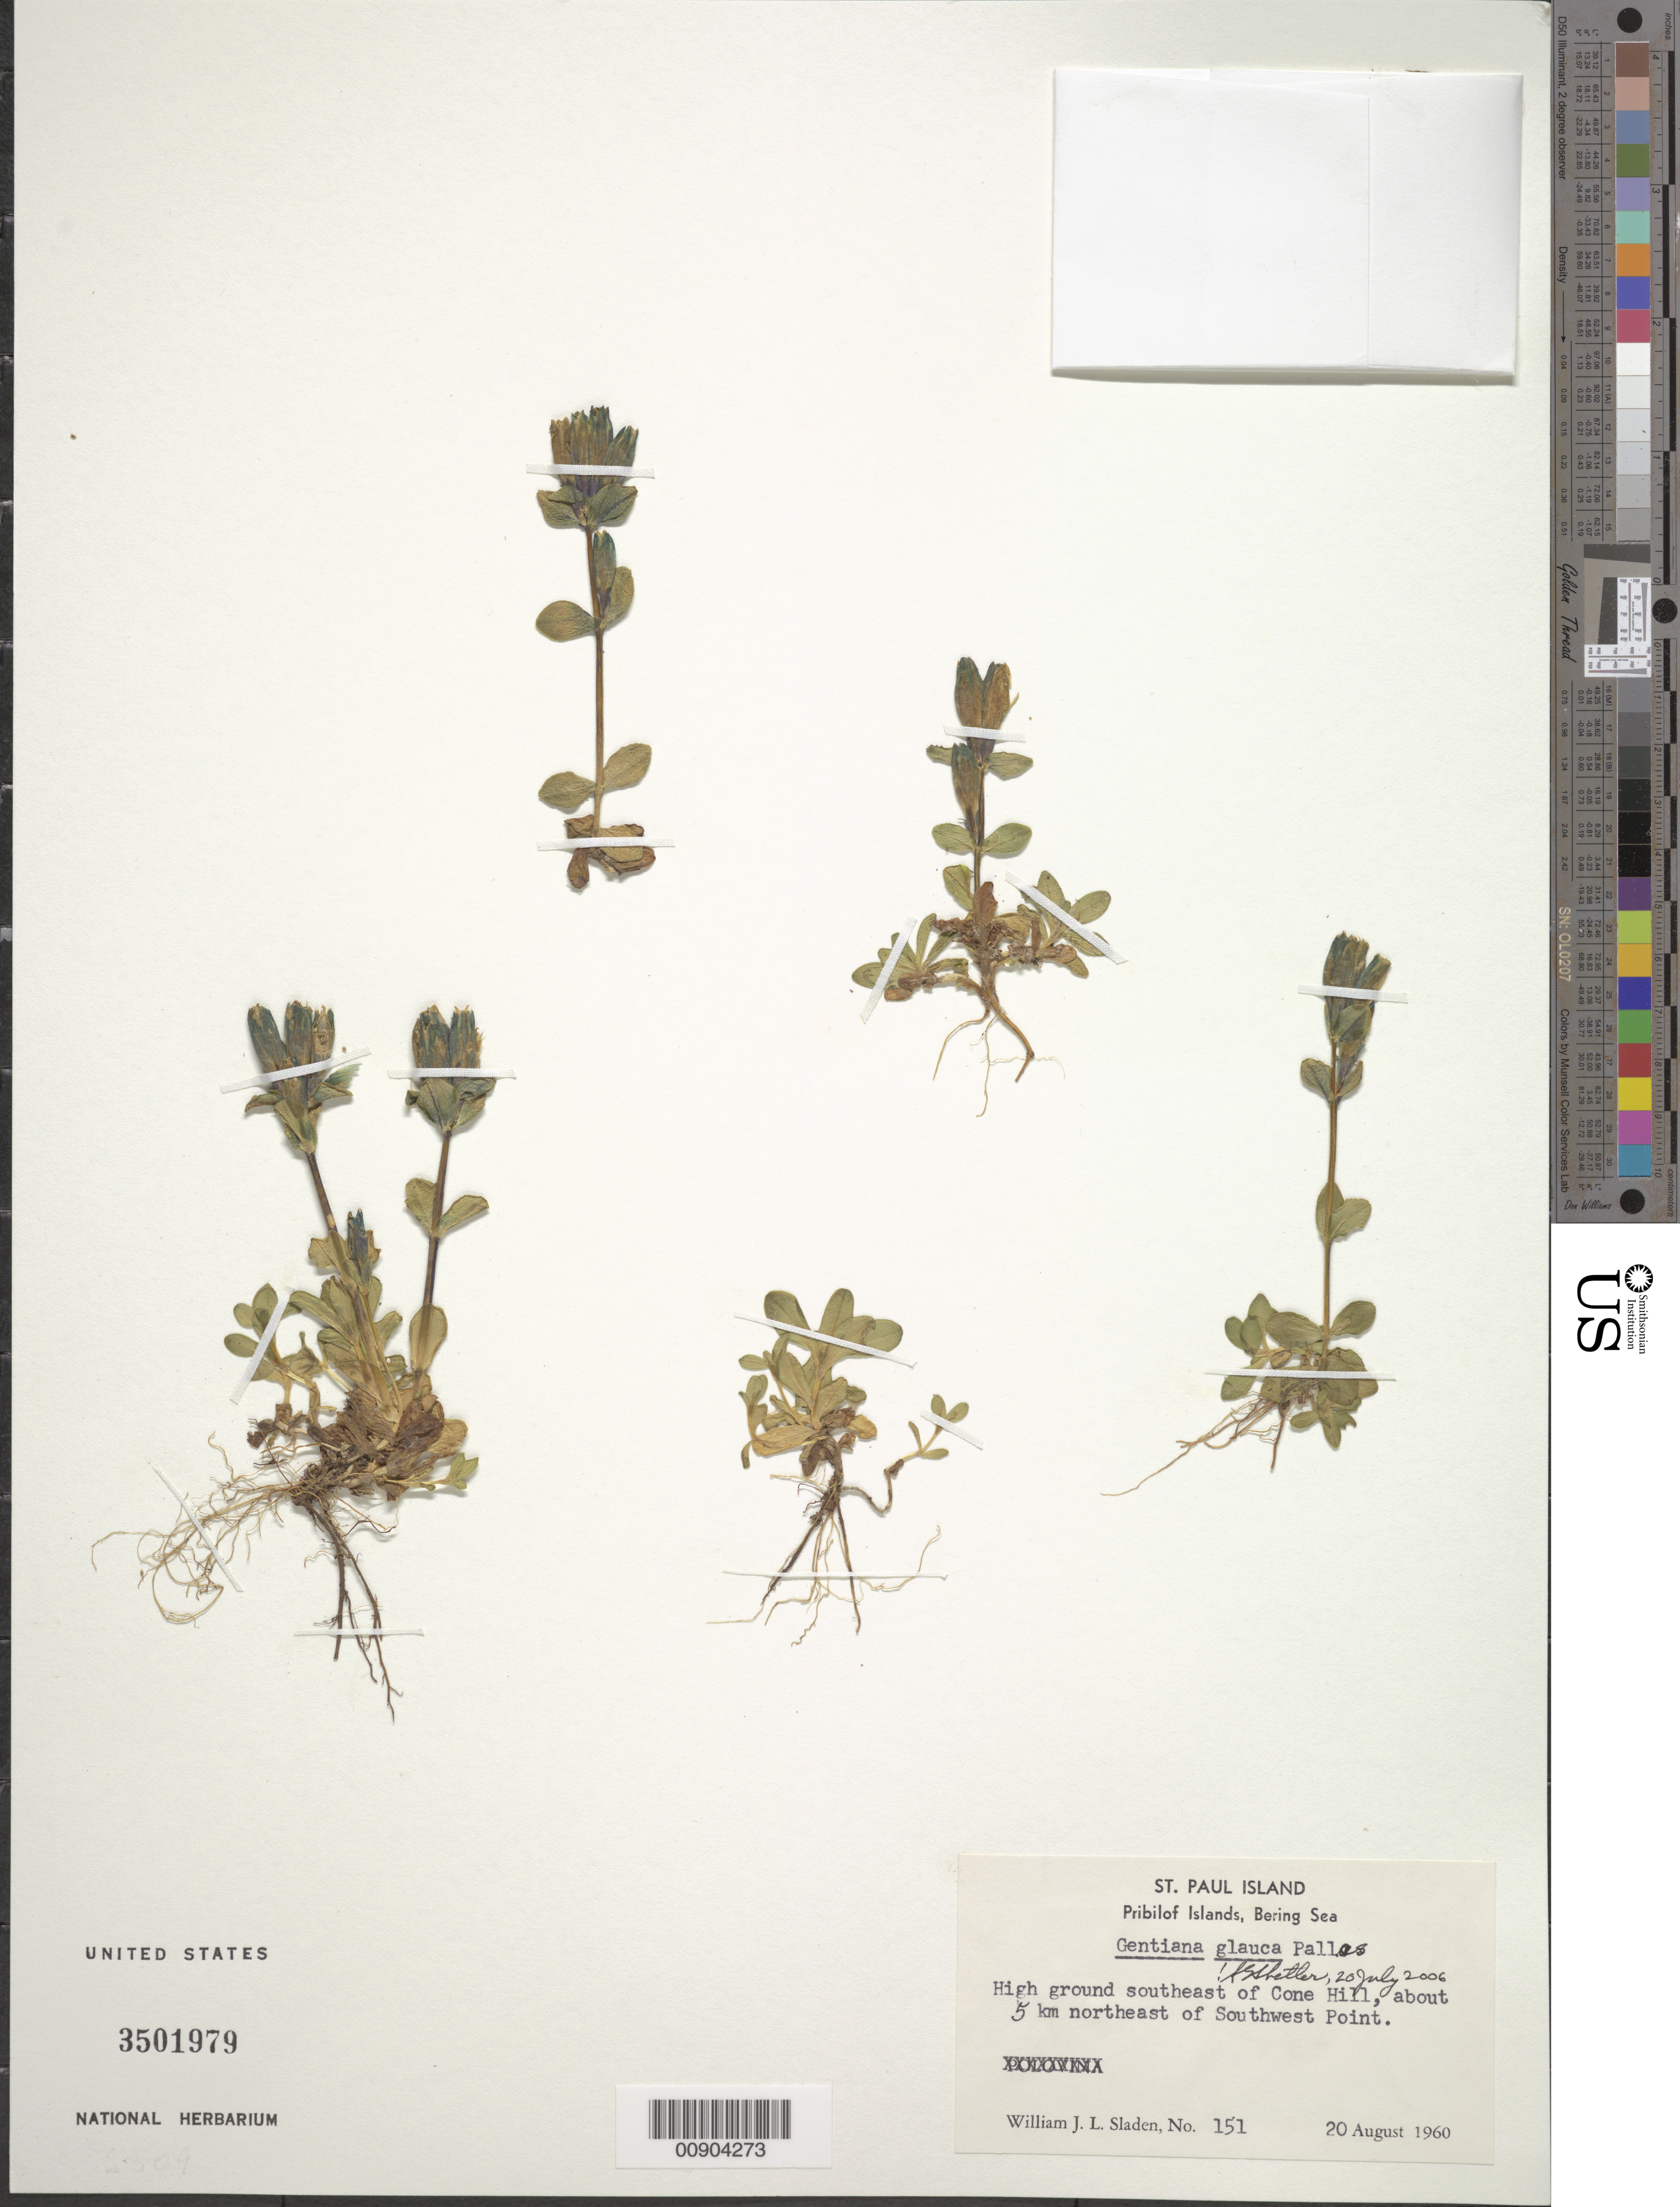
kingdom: Plantae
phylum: Tracheophyta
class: Magnoliopsida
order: Gentianales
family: Gentianaceae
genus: Gentiana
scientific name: Gentiana glauca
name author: Pall.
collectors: W. Sladen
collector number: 151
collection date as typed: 20 Aug 1960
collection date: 1960-08-20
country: United States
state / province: Alaska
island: St. Paul Island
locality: St. Paul Island. High ground southeast of Cone Hill, about 5 km northeast of Southwest Point., Bering Sea, Pribilof Islands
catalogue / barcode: US 3501979